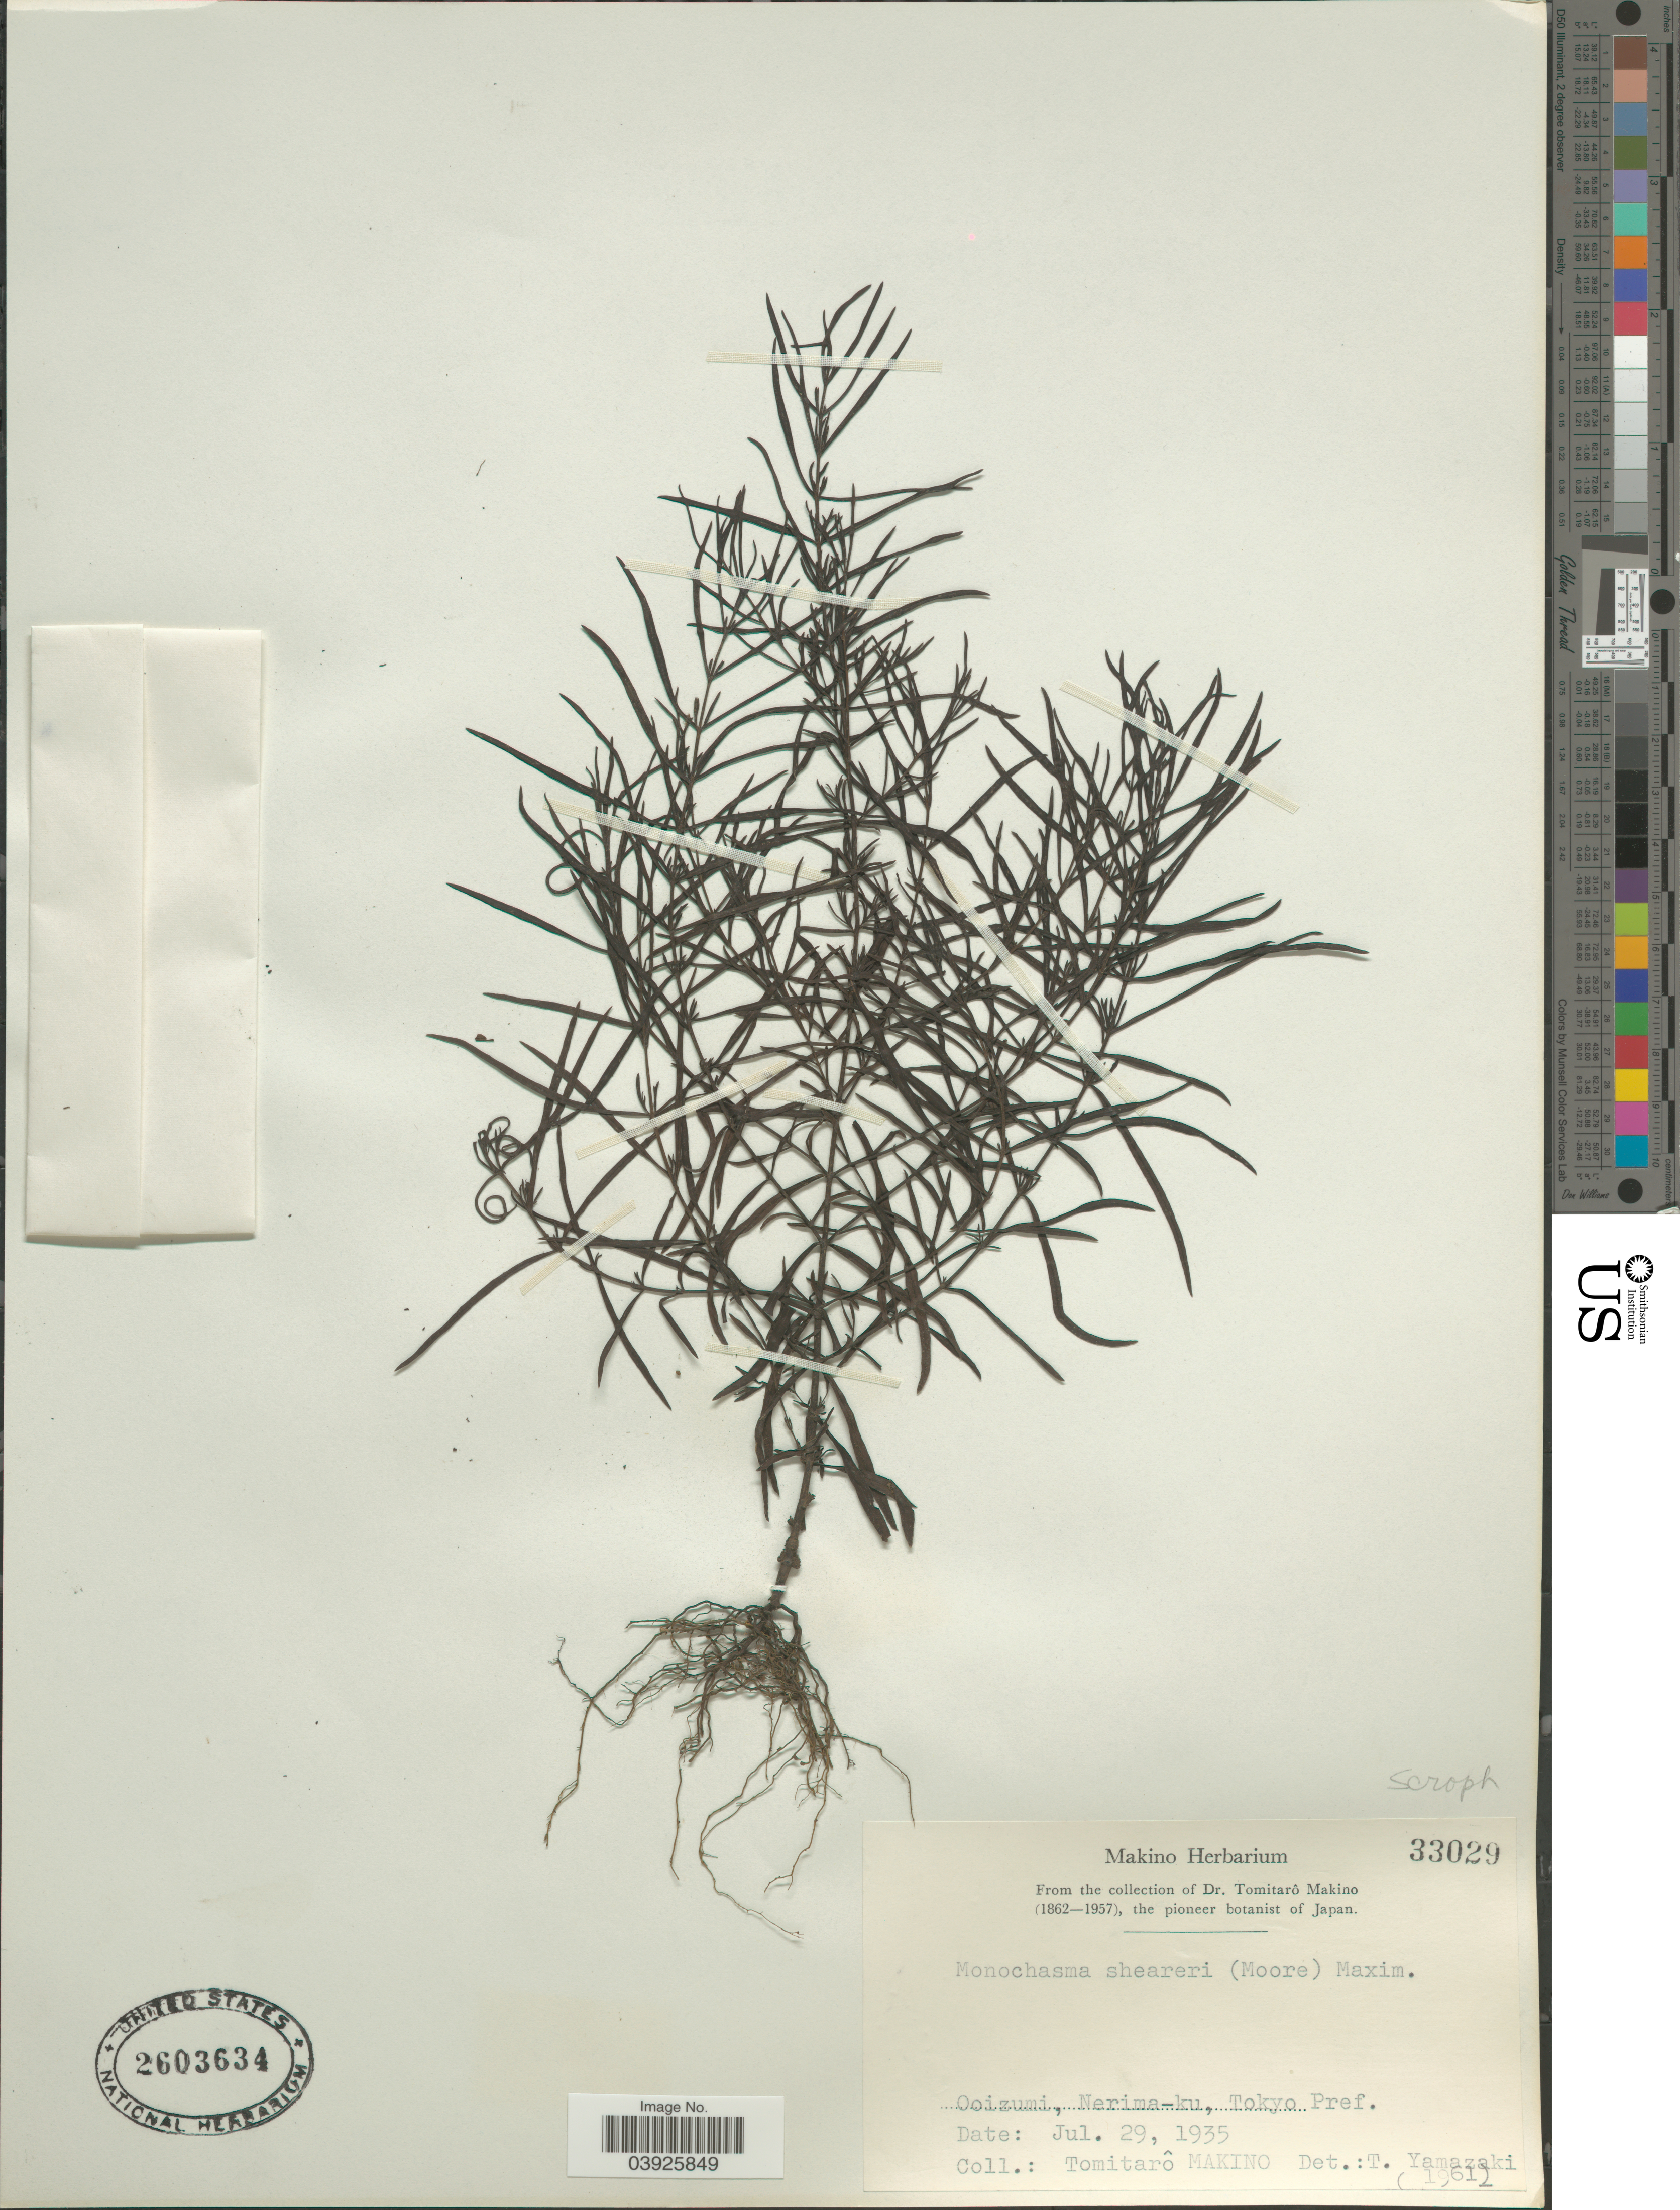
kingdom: Plantae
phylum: Tracheophyta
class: Magnoliopsida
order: Lamiales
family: Orobanchaceae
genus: Monochasma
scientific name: Monochasma sheareri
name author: (S. Moore) Maxim. ex Franch. & Sav.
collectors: T. Makino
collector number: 33029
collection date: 1935-07-29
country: Japan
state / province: Tokyo, Federal City of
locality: Ooizumi, Nerima-ku, Tokyo Pref.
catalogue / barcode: US 2603634